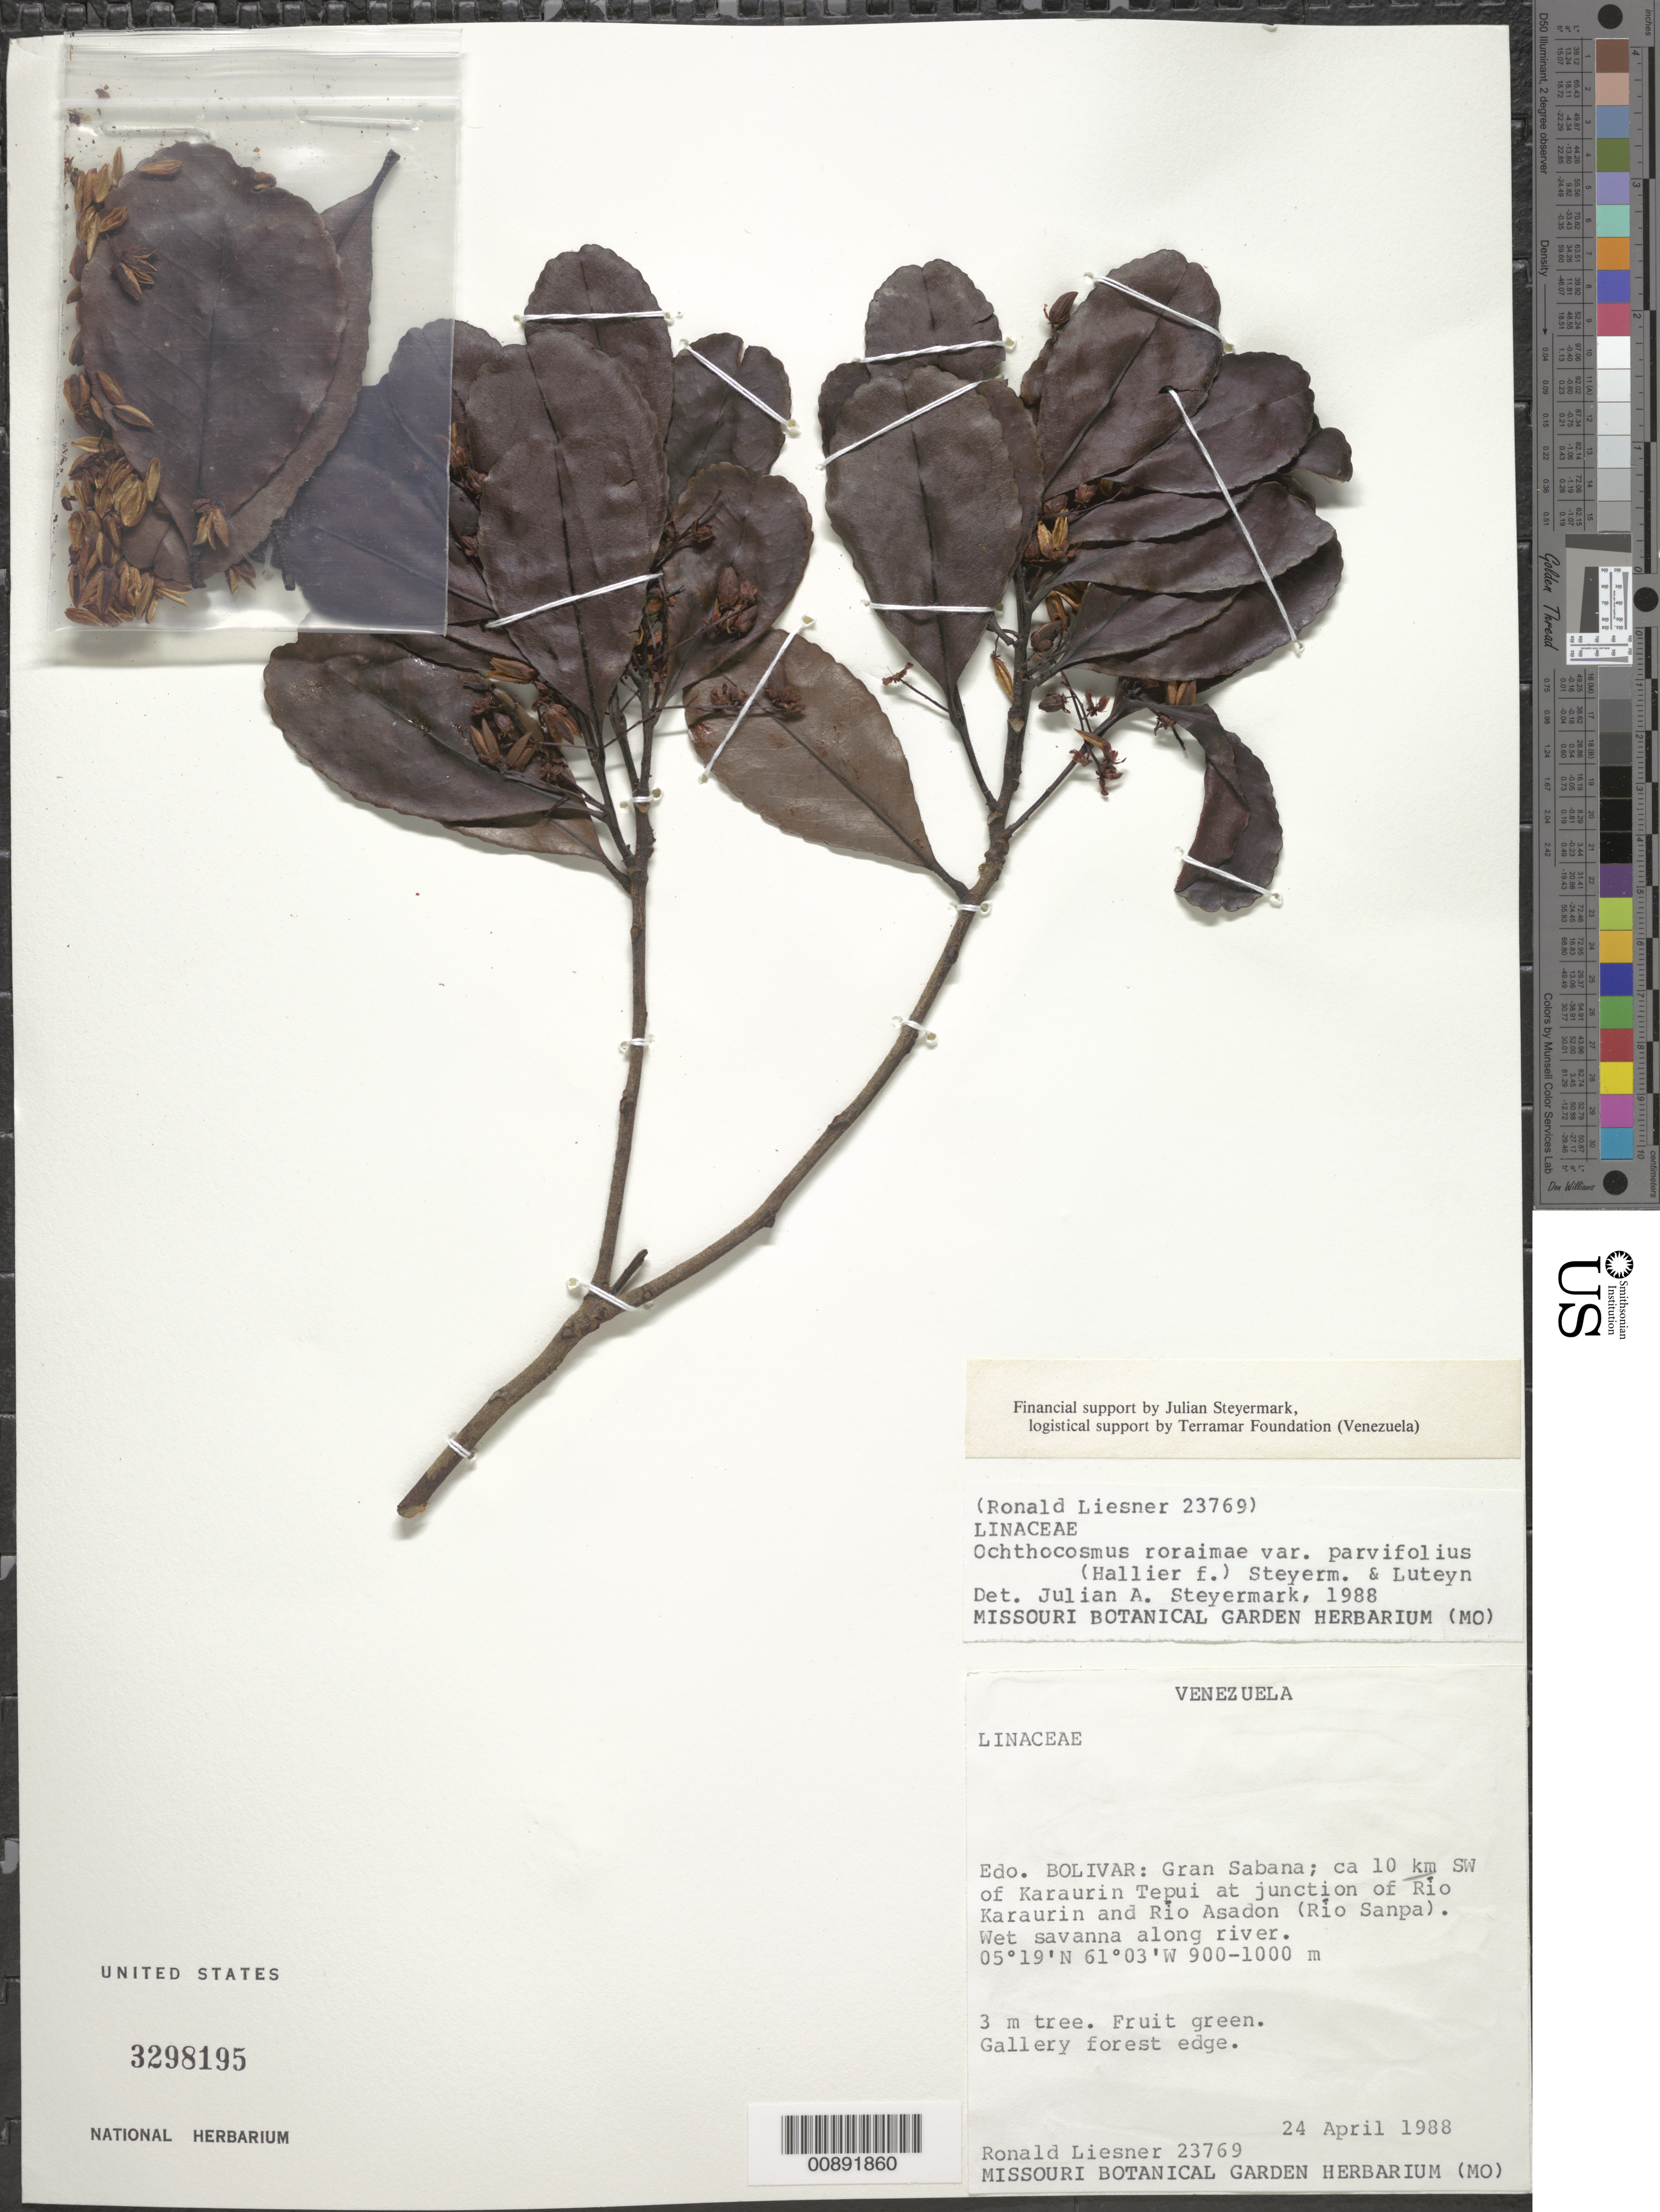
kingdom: Plantae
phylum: Tracheophyta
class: Magnoliopsida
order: Malpighiales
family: Ixonanthaceae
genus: Ochthocosmus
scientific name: Ochthocosmus roraimae var. parvifolius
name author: (Hallier f.) Steyerm.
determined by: Steyermark, Julian A., (VEN)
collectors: R. L. Liesner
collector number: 23769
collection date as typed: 24-Apr-88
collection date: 1988-04-24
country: Venezuela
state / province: Bolívar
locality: Gran Sabana, ca 10 km SW of Karaurin tepuí at junction of Río Karaurin and Río Asadon (Río Sanpa)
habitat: Wet savanna along river; gallery forest edge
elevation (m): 900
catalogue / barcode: US 3298195